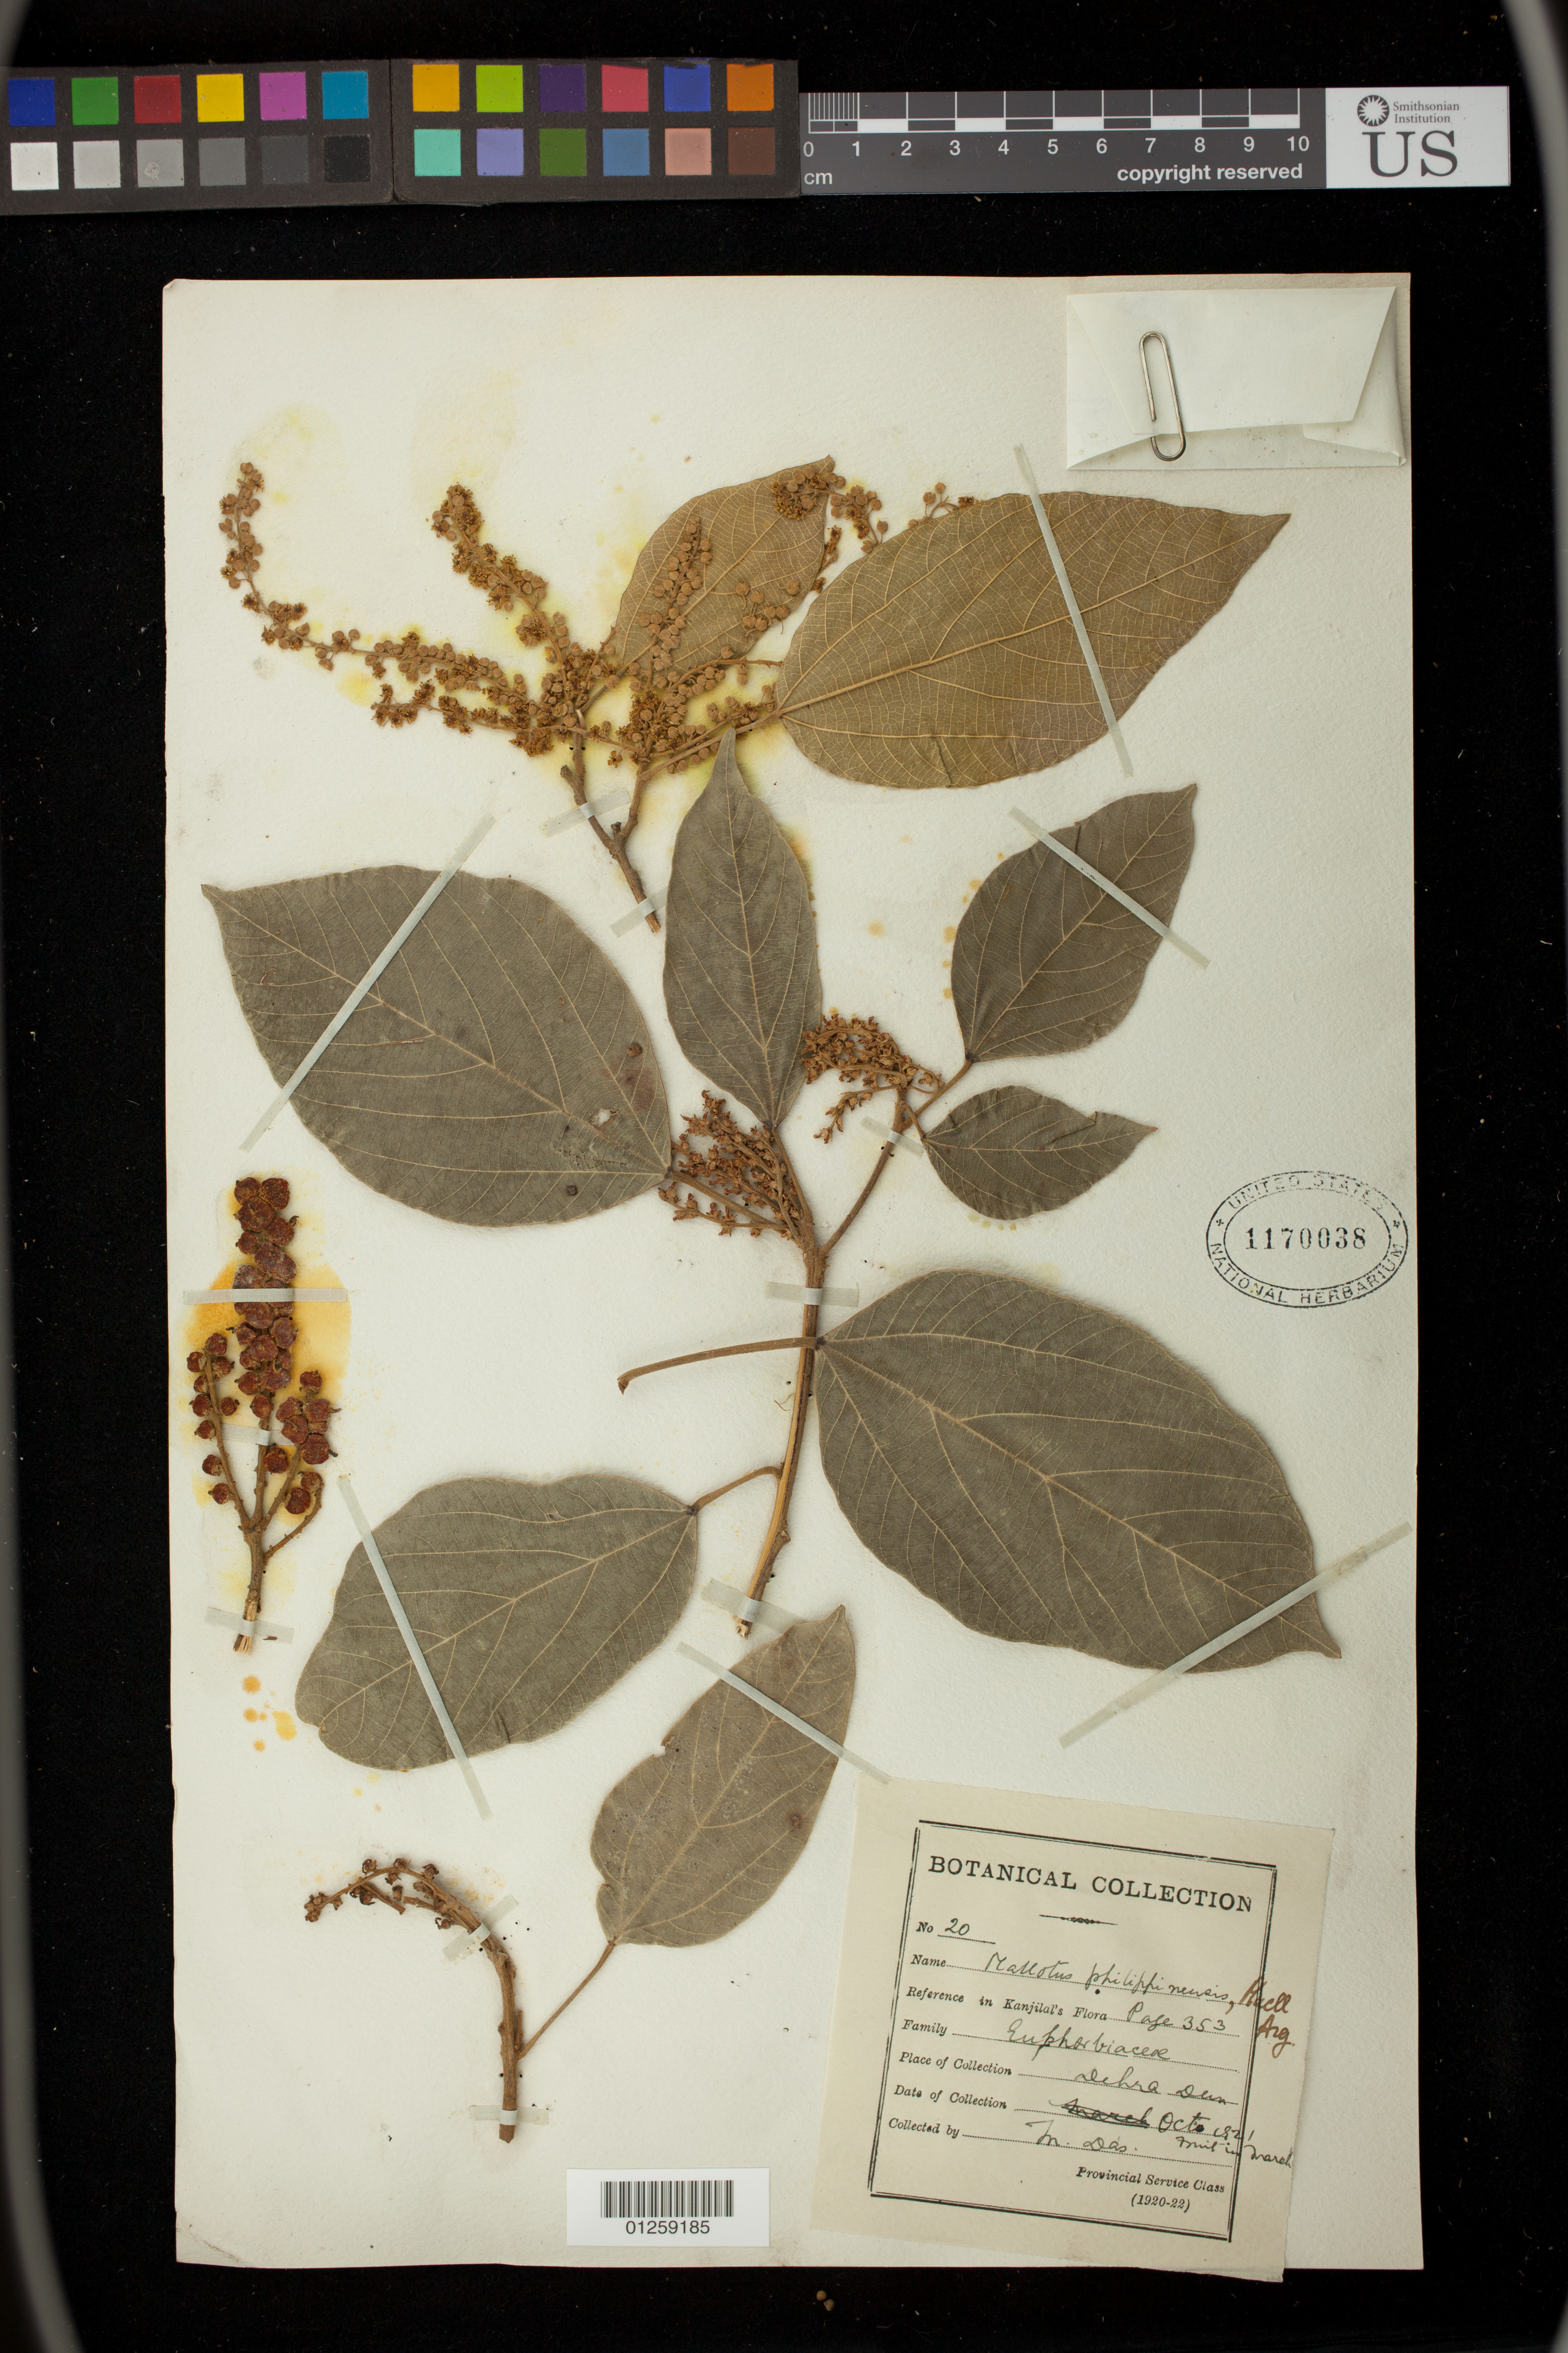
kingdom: Plantae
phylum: Tracheophyta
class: Magnoliopsida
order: Malpighiales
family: Euphorbiaceae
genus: Mallotus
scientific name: Mallotus philippensis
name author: (Lam.) Müll. Arg.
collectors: M. Das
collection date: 1821-03-01/1821-10-31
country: India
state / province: Uttarakhand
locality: Dehra Dun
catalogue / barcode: US 1170038